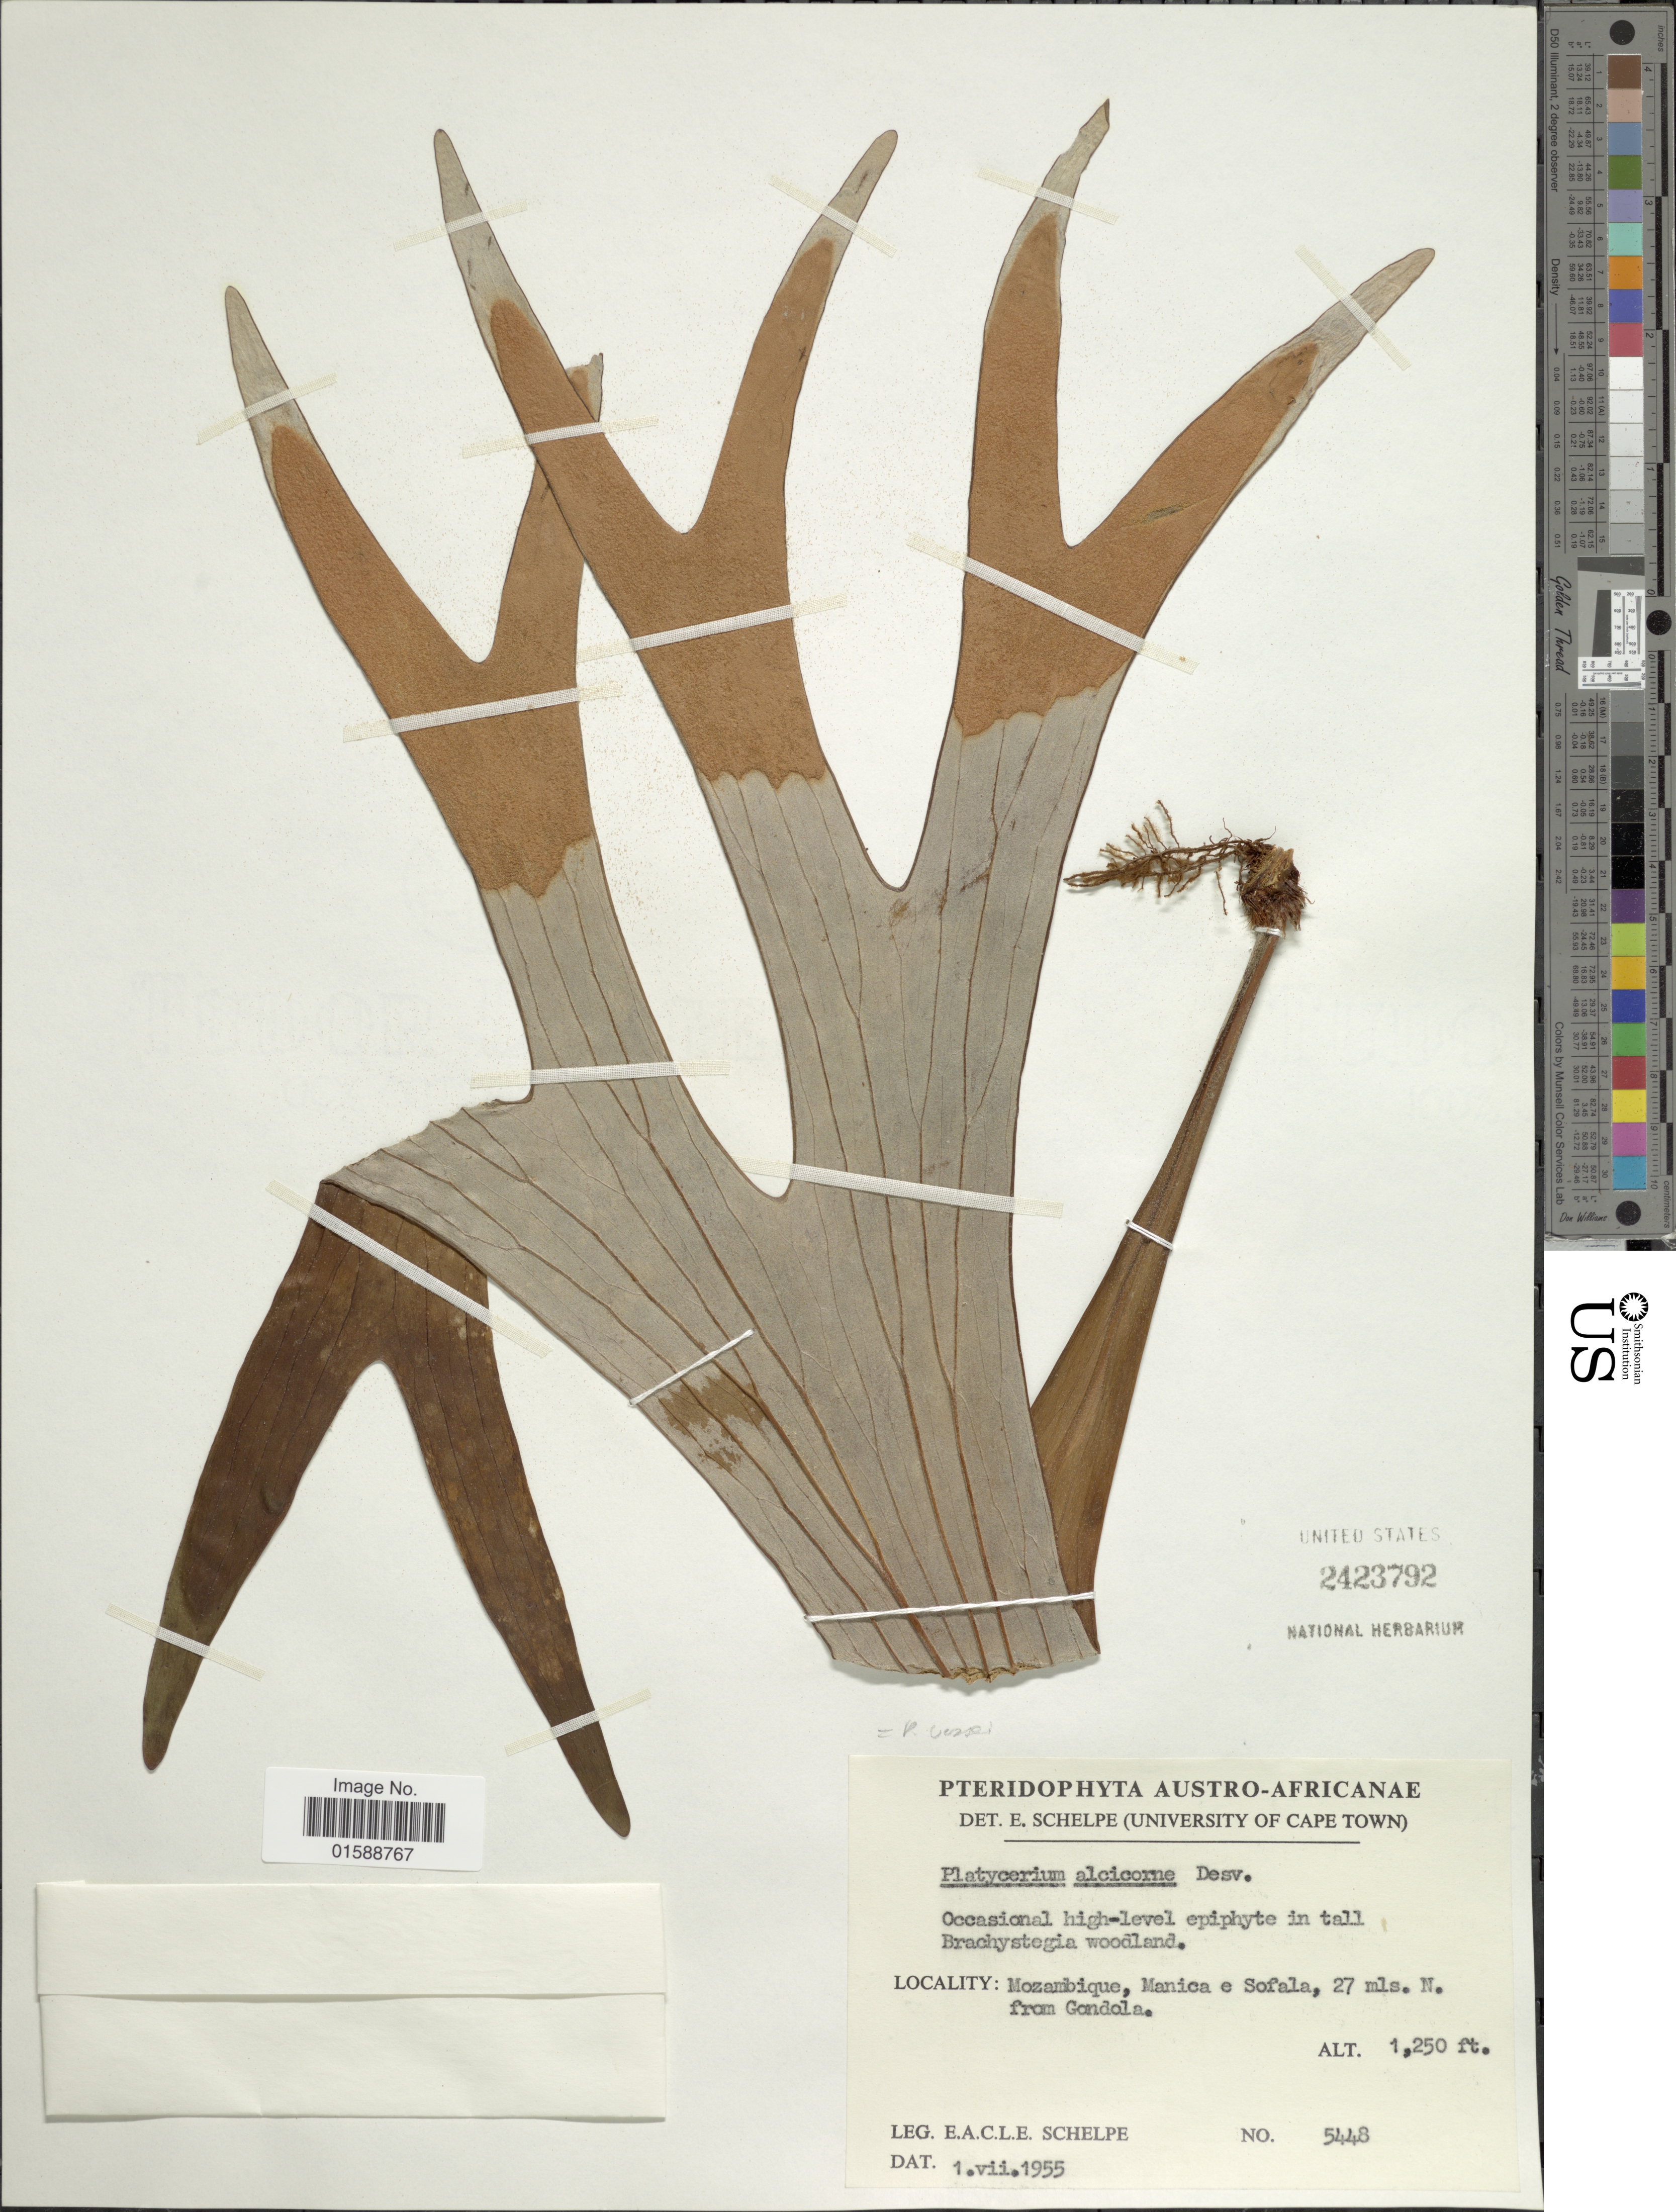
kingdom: Plantae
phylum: Tracheophyta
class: Polypodiopsida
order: Polypodiales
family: Polypodiaceae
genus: Platycerium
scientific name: Platycerium vassei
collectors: E. A. C. L. E. Schelpe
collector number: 5448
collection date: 1955-07-01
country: Mozambique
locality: Manica e Sofala, 27 mls. N. from Gondola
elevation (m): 381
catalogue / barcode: US 2423792